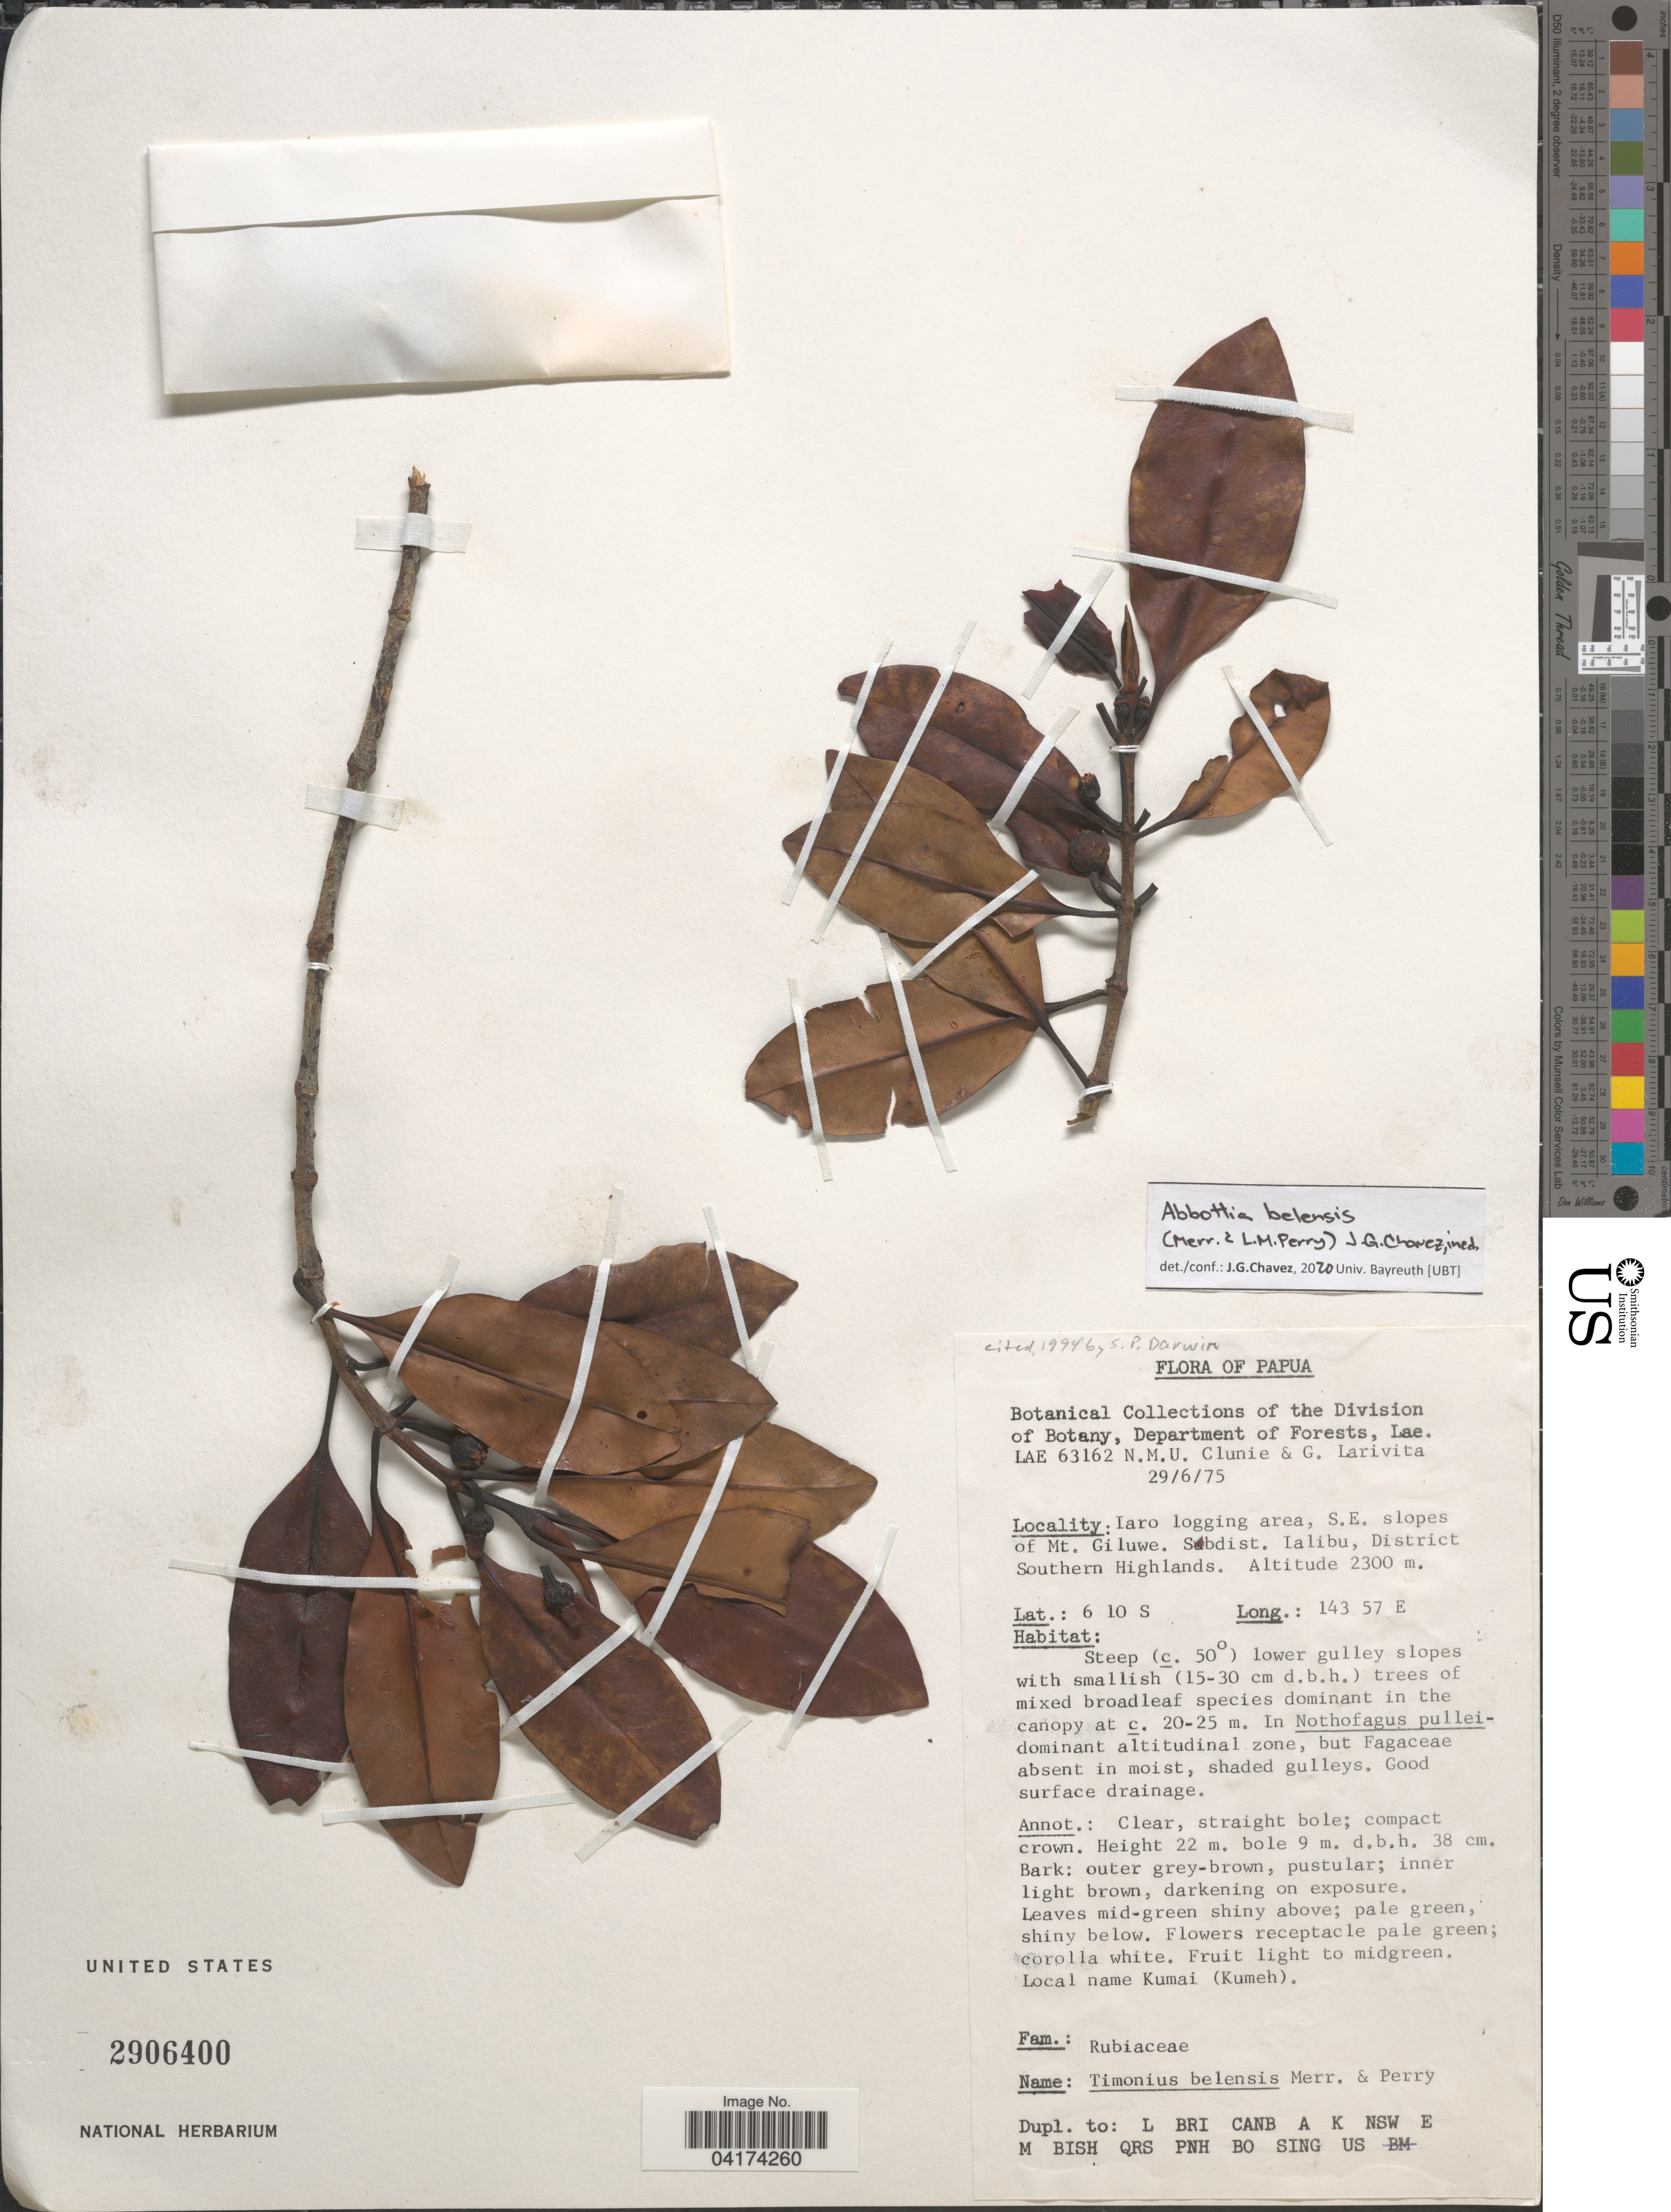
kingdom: Plantae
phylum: Tracheophyta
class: Magnoliopsida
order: Gentianales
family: Rubiaceae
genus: Abbottia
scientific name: Abbottia belensis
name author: (Merr. & L.M. Perry) J.G. Chavez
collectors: N.M.U. Clunie & G. Larivita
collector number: LAE 63162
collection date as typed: Transcribed d/m/y: 29/6/75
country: Papua New Guinea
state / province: Southern Highlands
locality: Papua. Iaro logging area, S.E. slopes of Mt. Giluwe. Subdist. Lalibu, District Southern Highlands.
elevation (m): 2300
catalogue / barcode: US 2906400